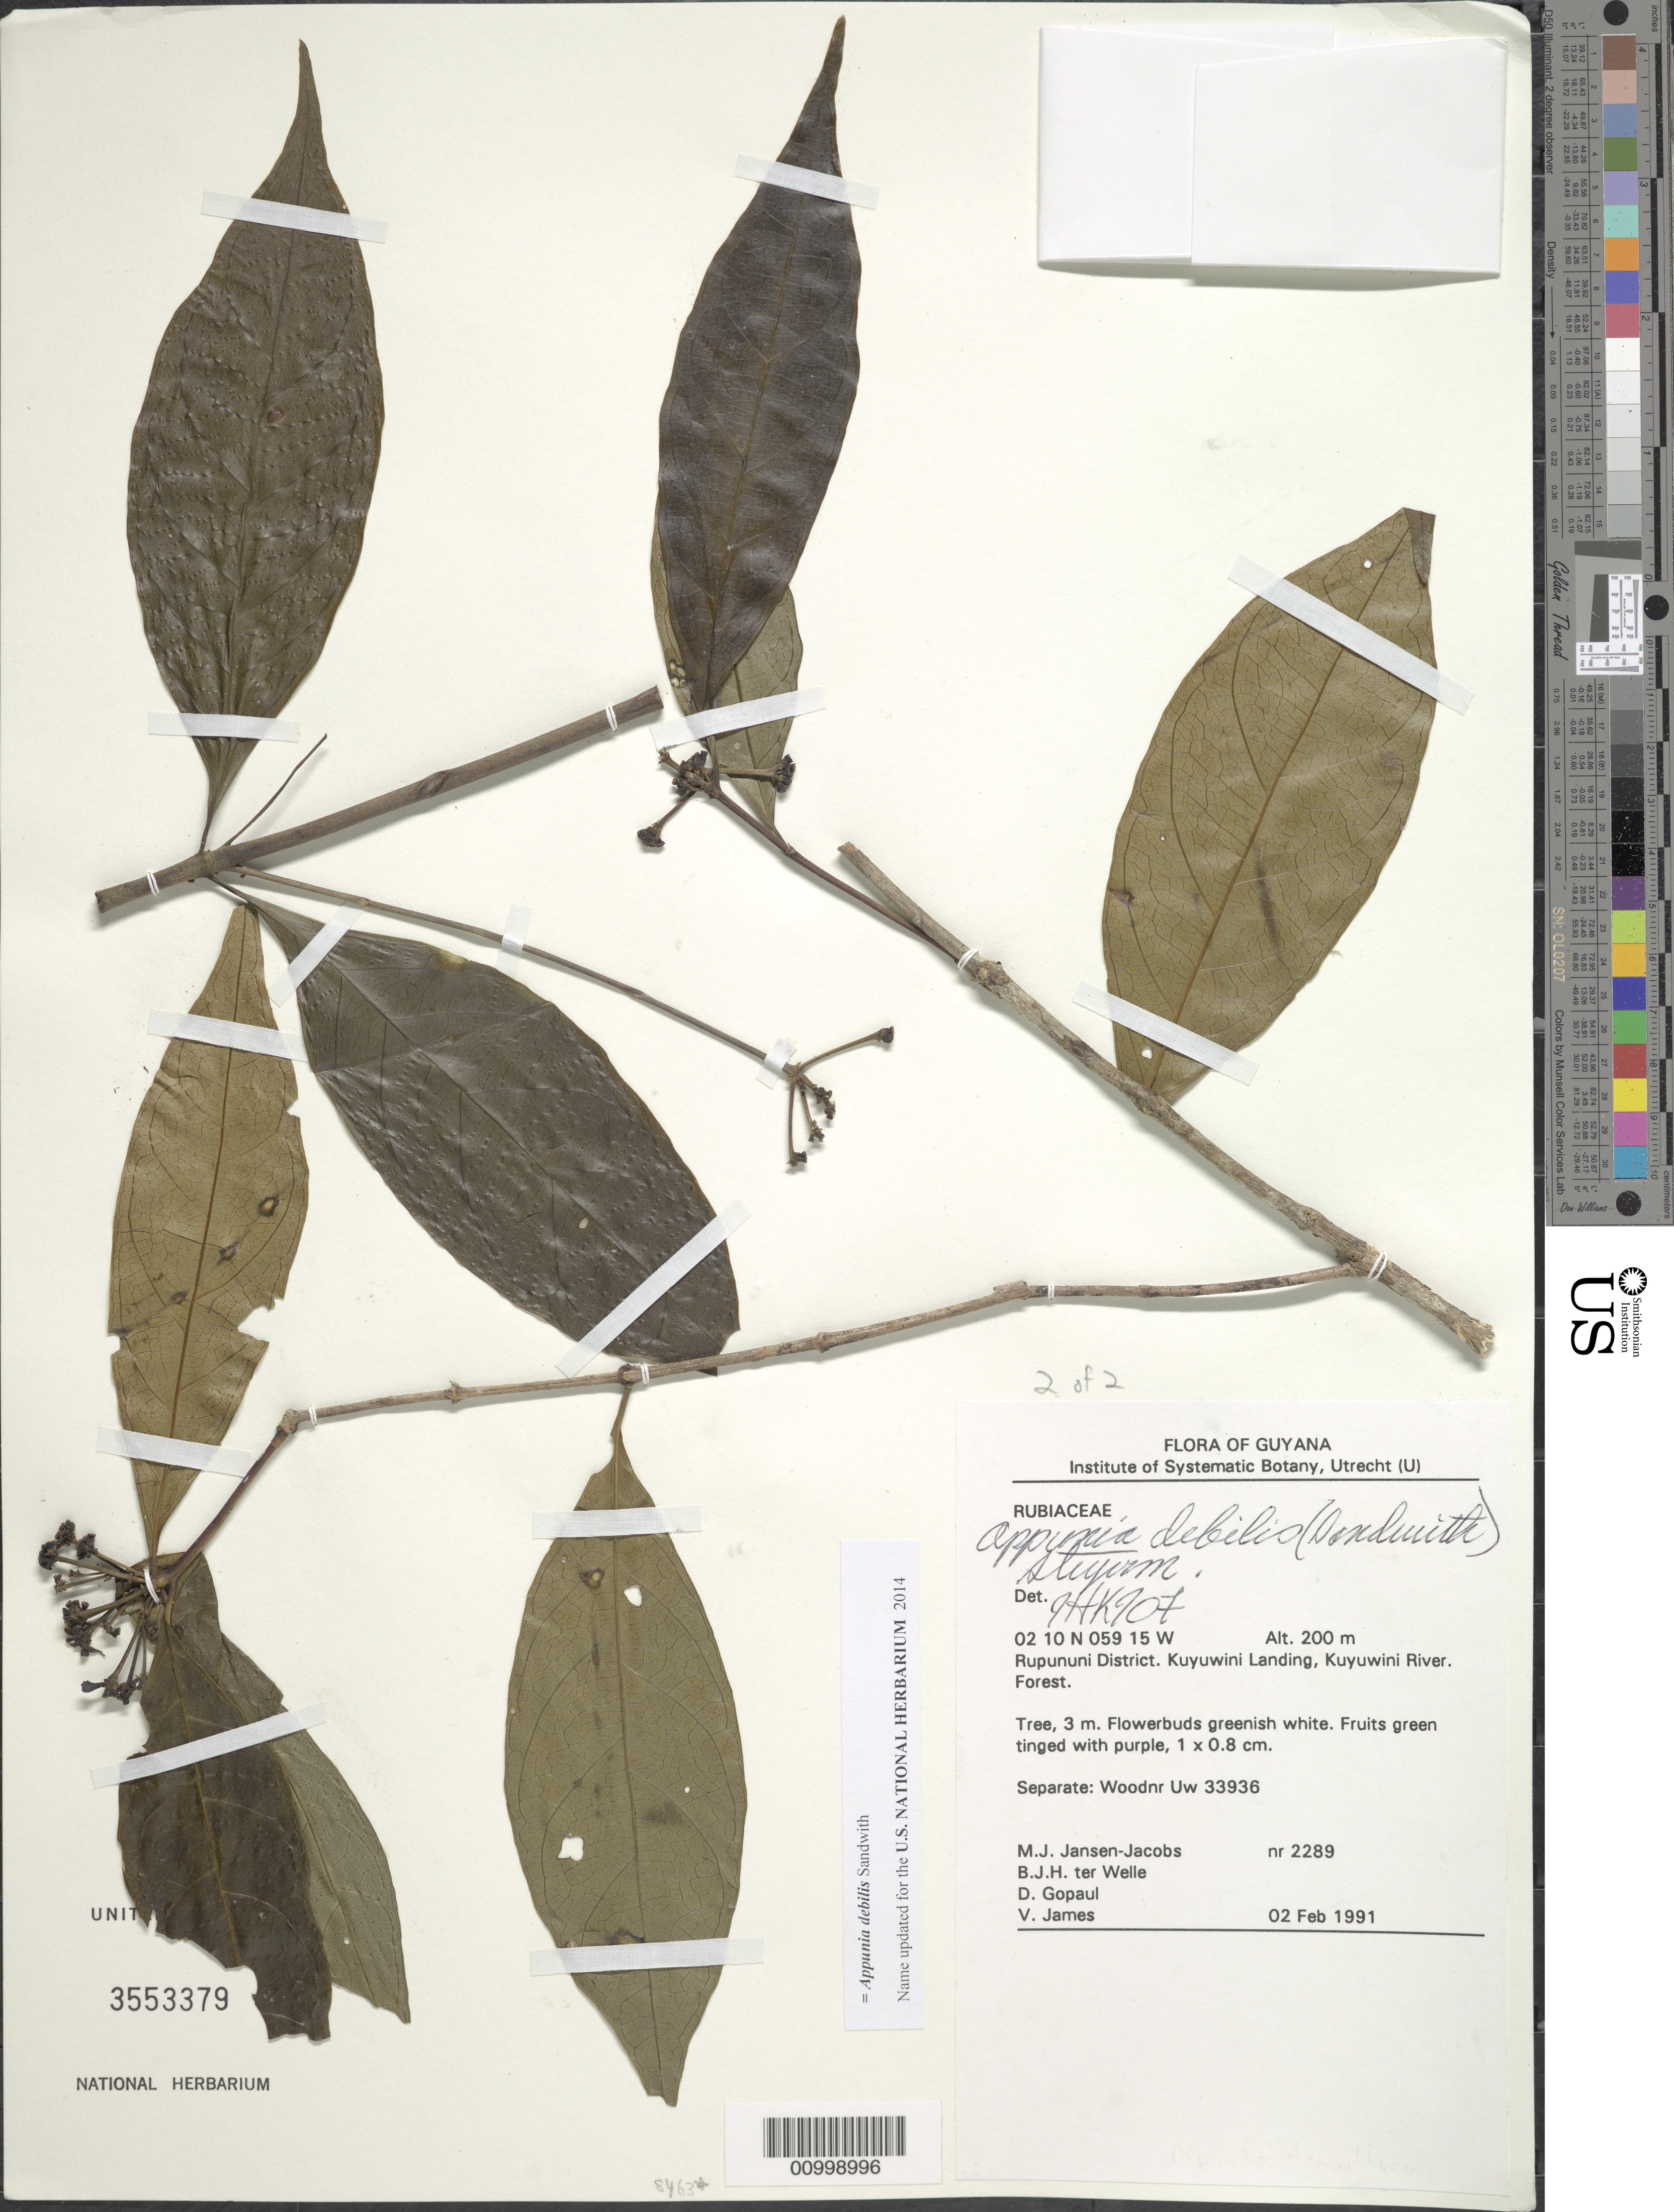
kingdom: Plantae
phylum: Tracheophyta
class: Magnoliopsida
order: Gentianales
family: Rubiaceae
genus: Appunia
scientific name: Appunia debilis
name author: Sandwith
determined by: Kirkbride, J. H.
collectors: M. J. Jansen-Jacobs, B. Welle, D. Gopaul & V. James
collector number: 2289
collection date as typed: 2-Feb-91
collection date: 1991-02-02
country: Guyana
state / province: U. Takutu-U. Essequibo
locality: Kuyuwini Landing, Kuyuwini River, Rupununi District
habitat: Forest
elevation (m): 200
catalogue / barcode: US 3553379